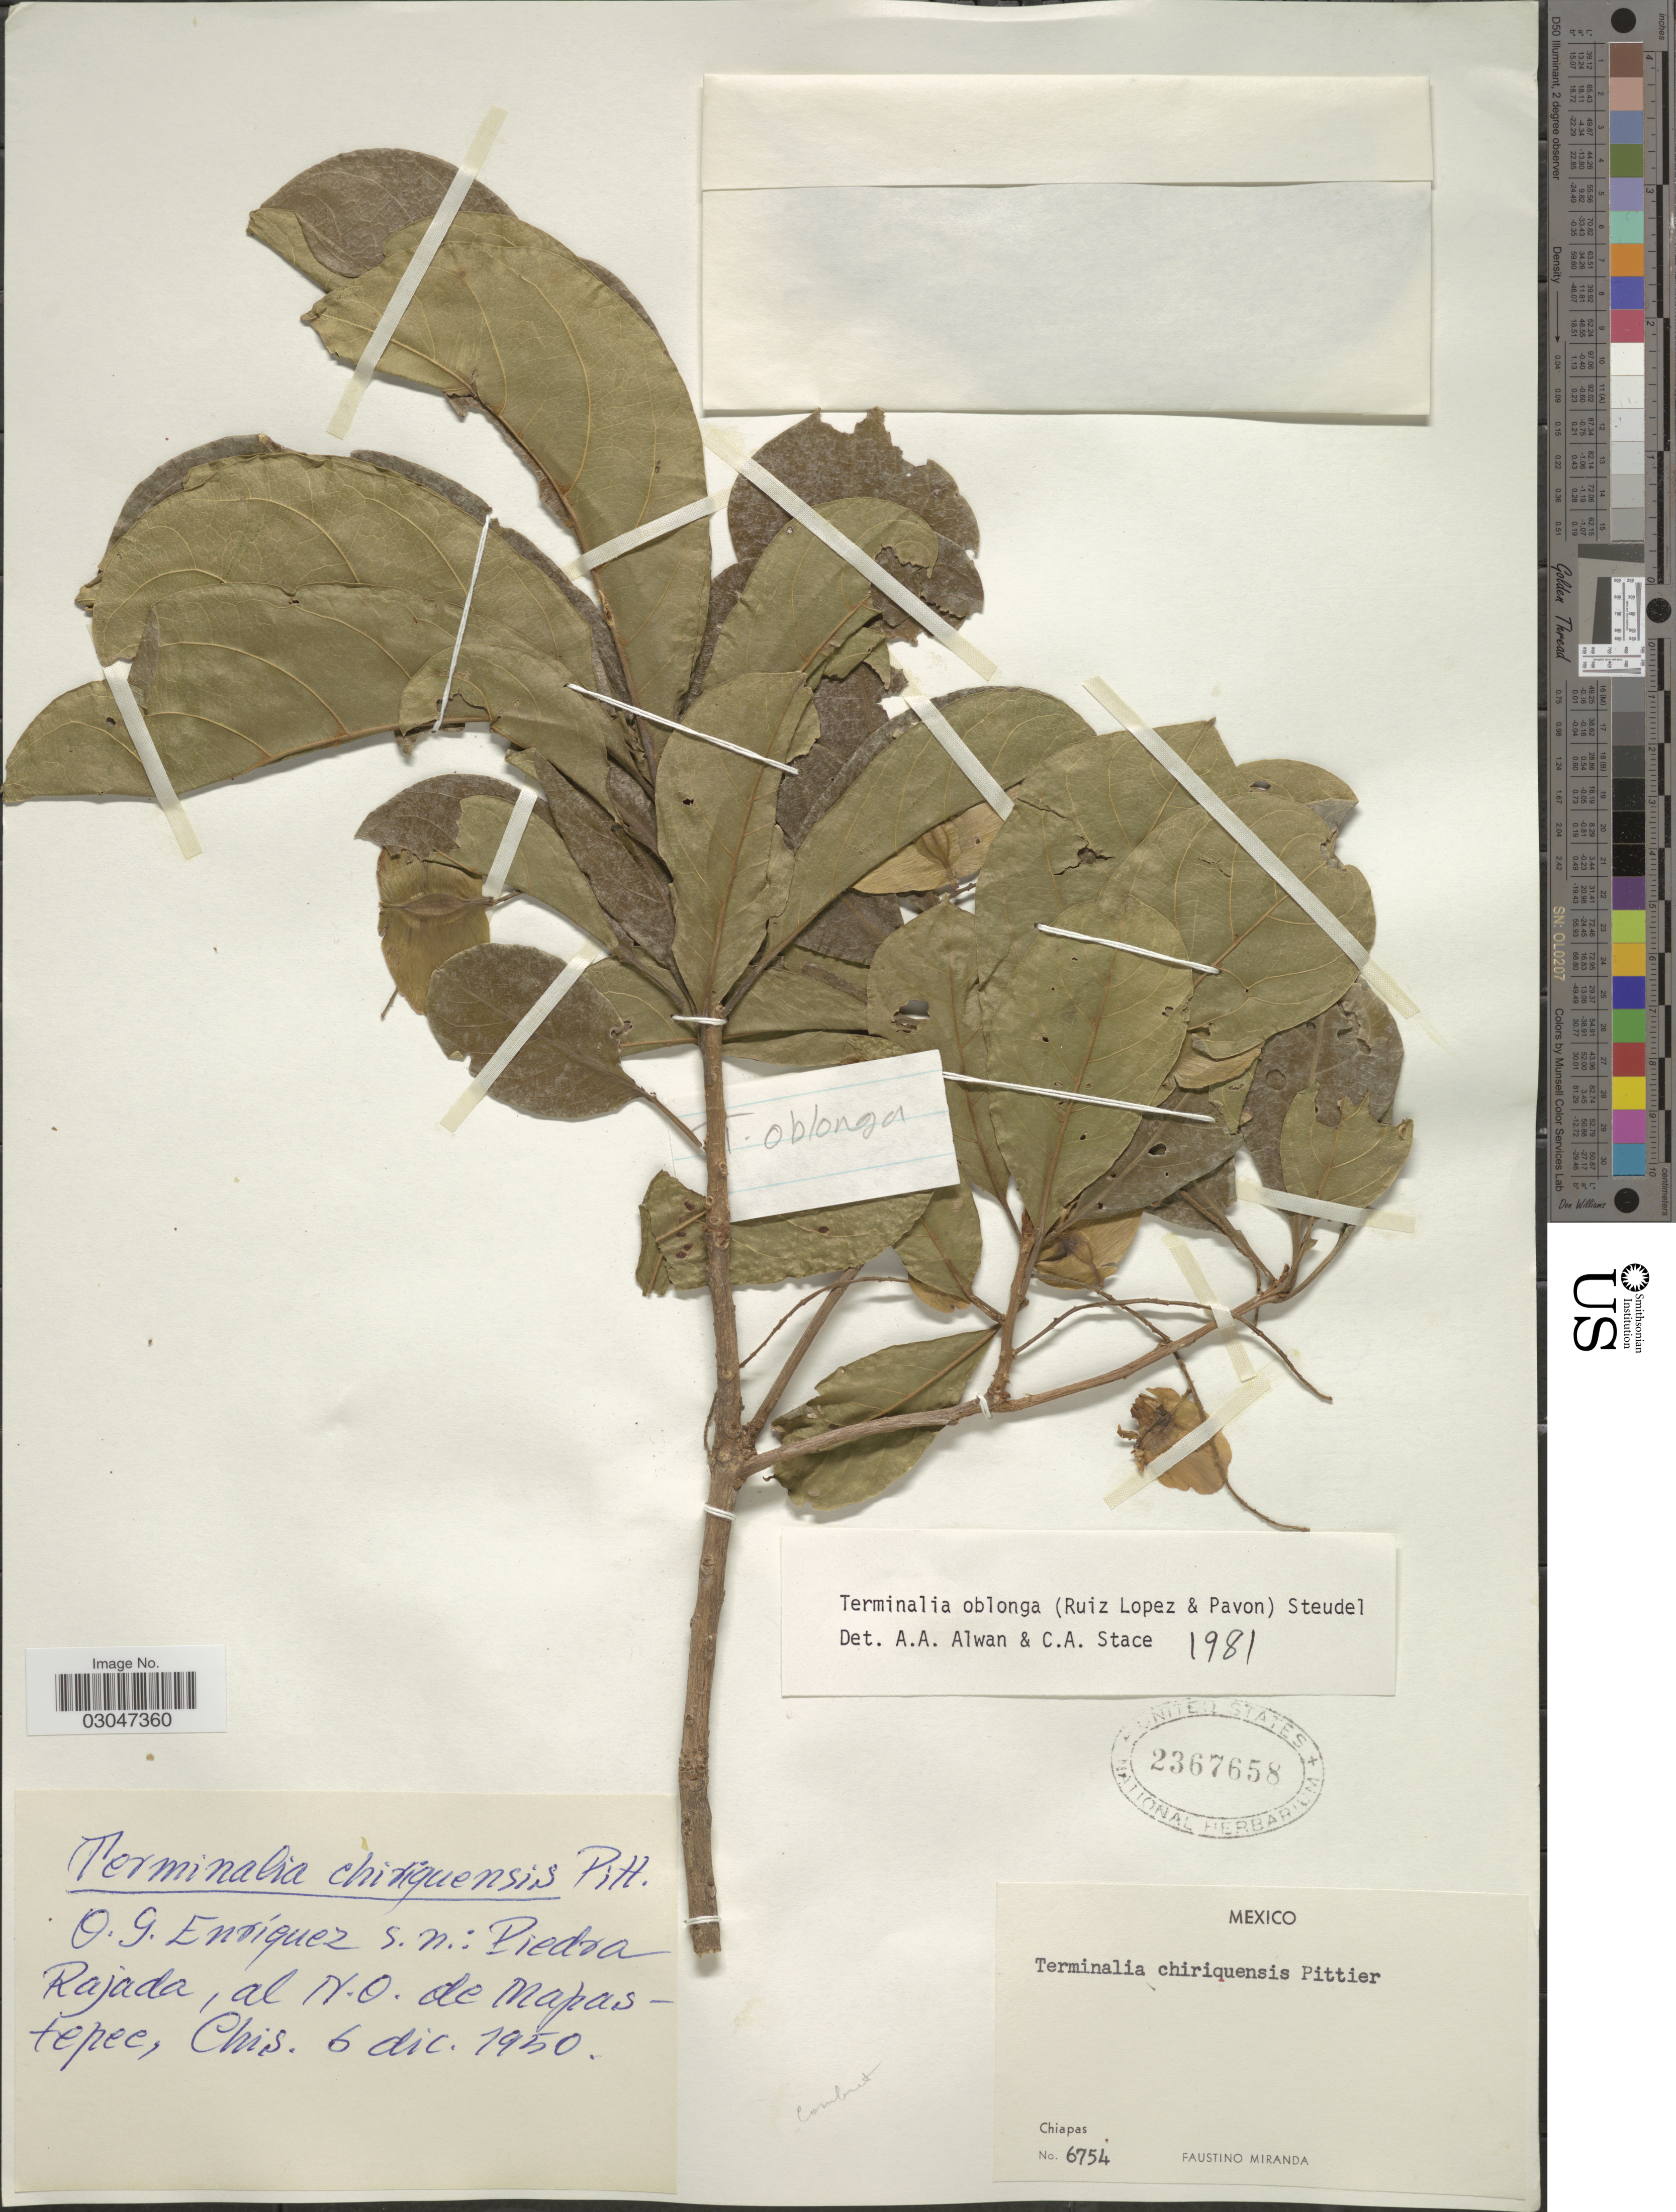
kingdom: Plantae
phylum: Tracheophyta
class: Magnoliopsida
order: Myrtales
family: Combretaceae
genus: Terminalia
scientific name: Terminalia oblonga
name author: (Ruiz & Pav.) Steud.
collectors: O. Enriquez & F. Miranda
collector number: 6754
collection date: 1950-12-06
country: Mexico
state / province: Chiapas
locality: Piedra Rajada, al N.O. de Mapastepec.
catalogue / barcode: US 2367658